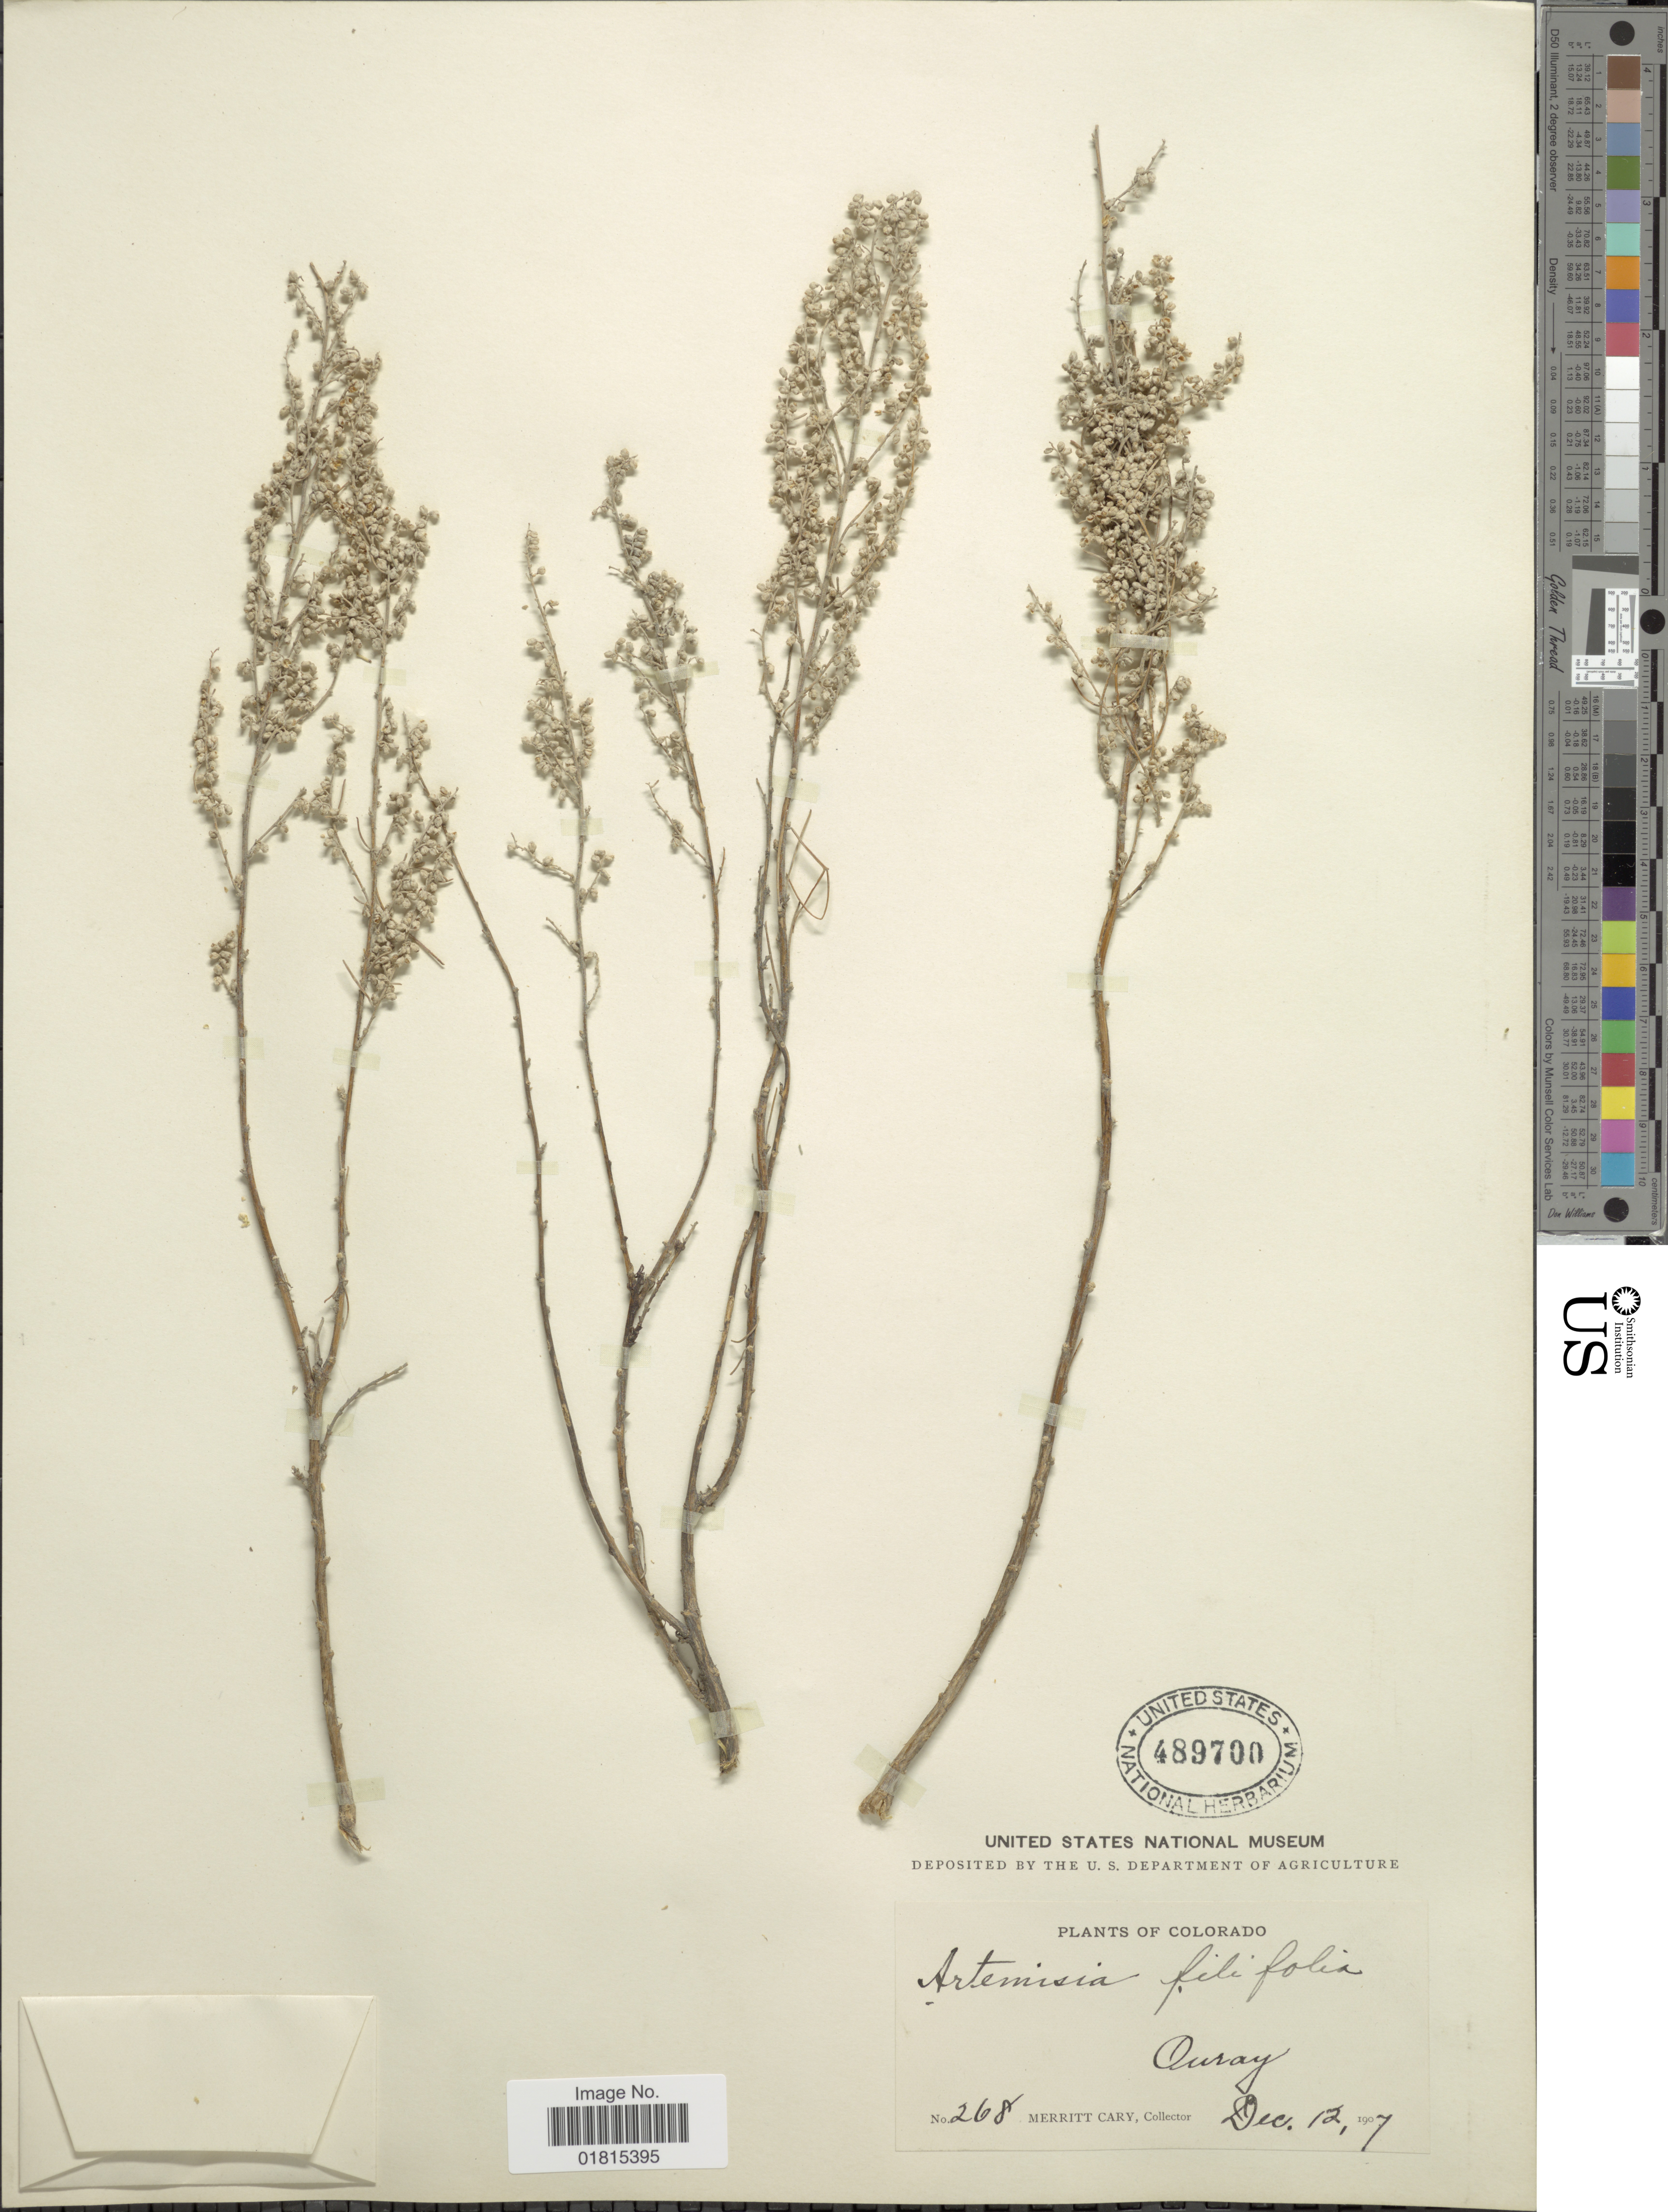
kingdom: Plantae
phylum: Tracheophyta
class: Magnoliopsida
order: Asterales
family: Asteraceae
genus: Artemisia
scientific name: Artemisia filifolia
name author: Torr.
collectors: M. Cary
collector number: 268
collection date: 1907-12-12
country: United States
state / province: Colorado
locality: Ouray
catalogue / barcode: US 489700